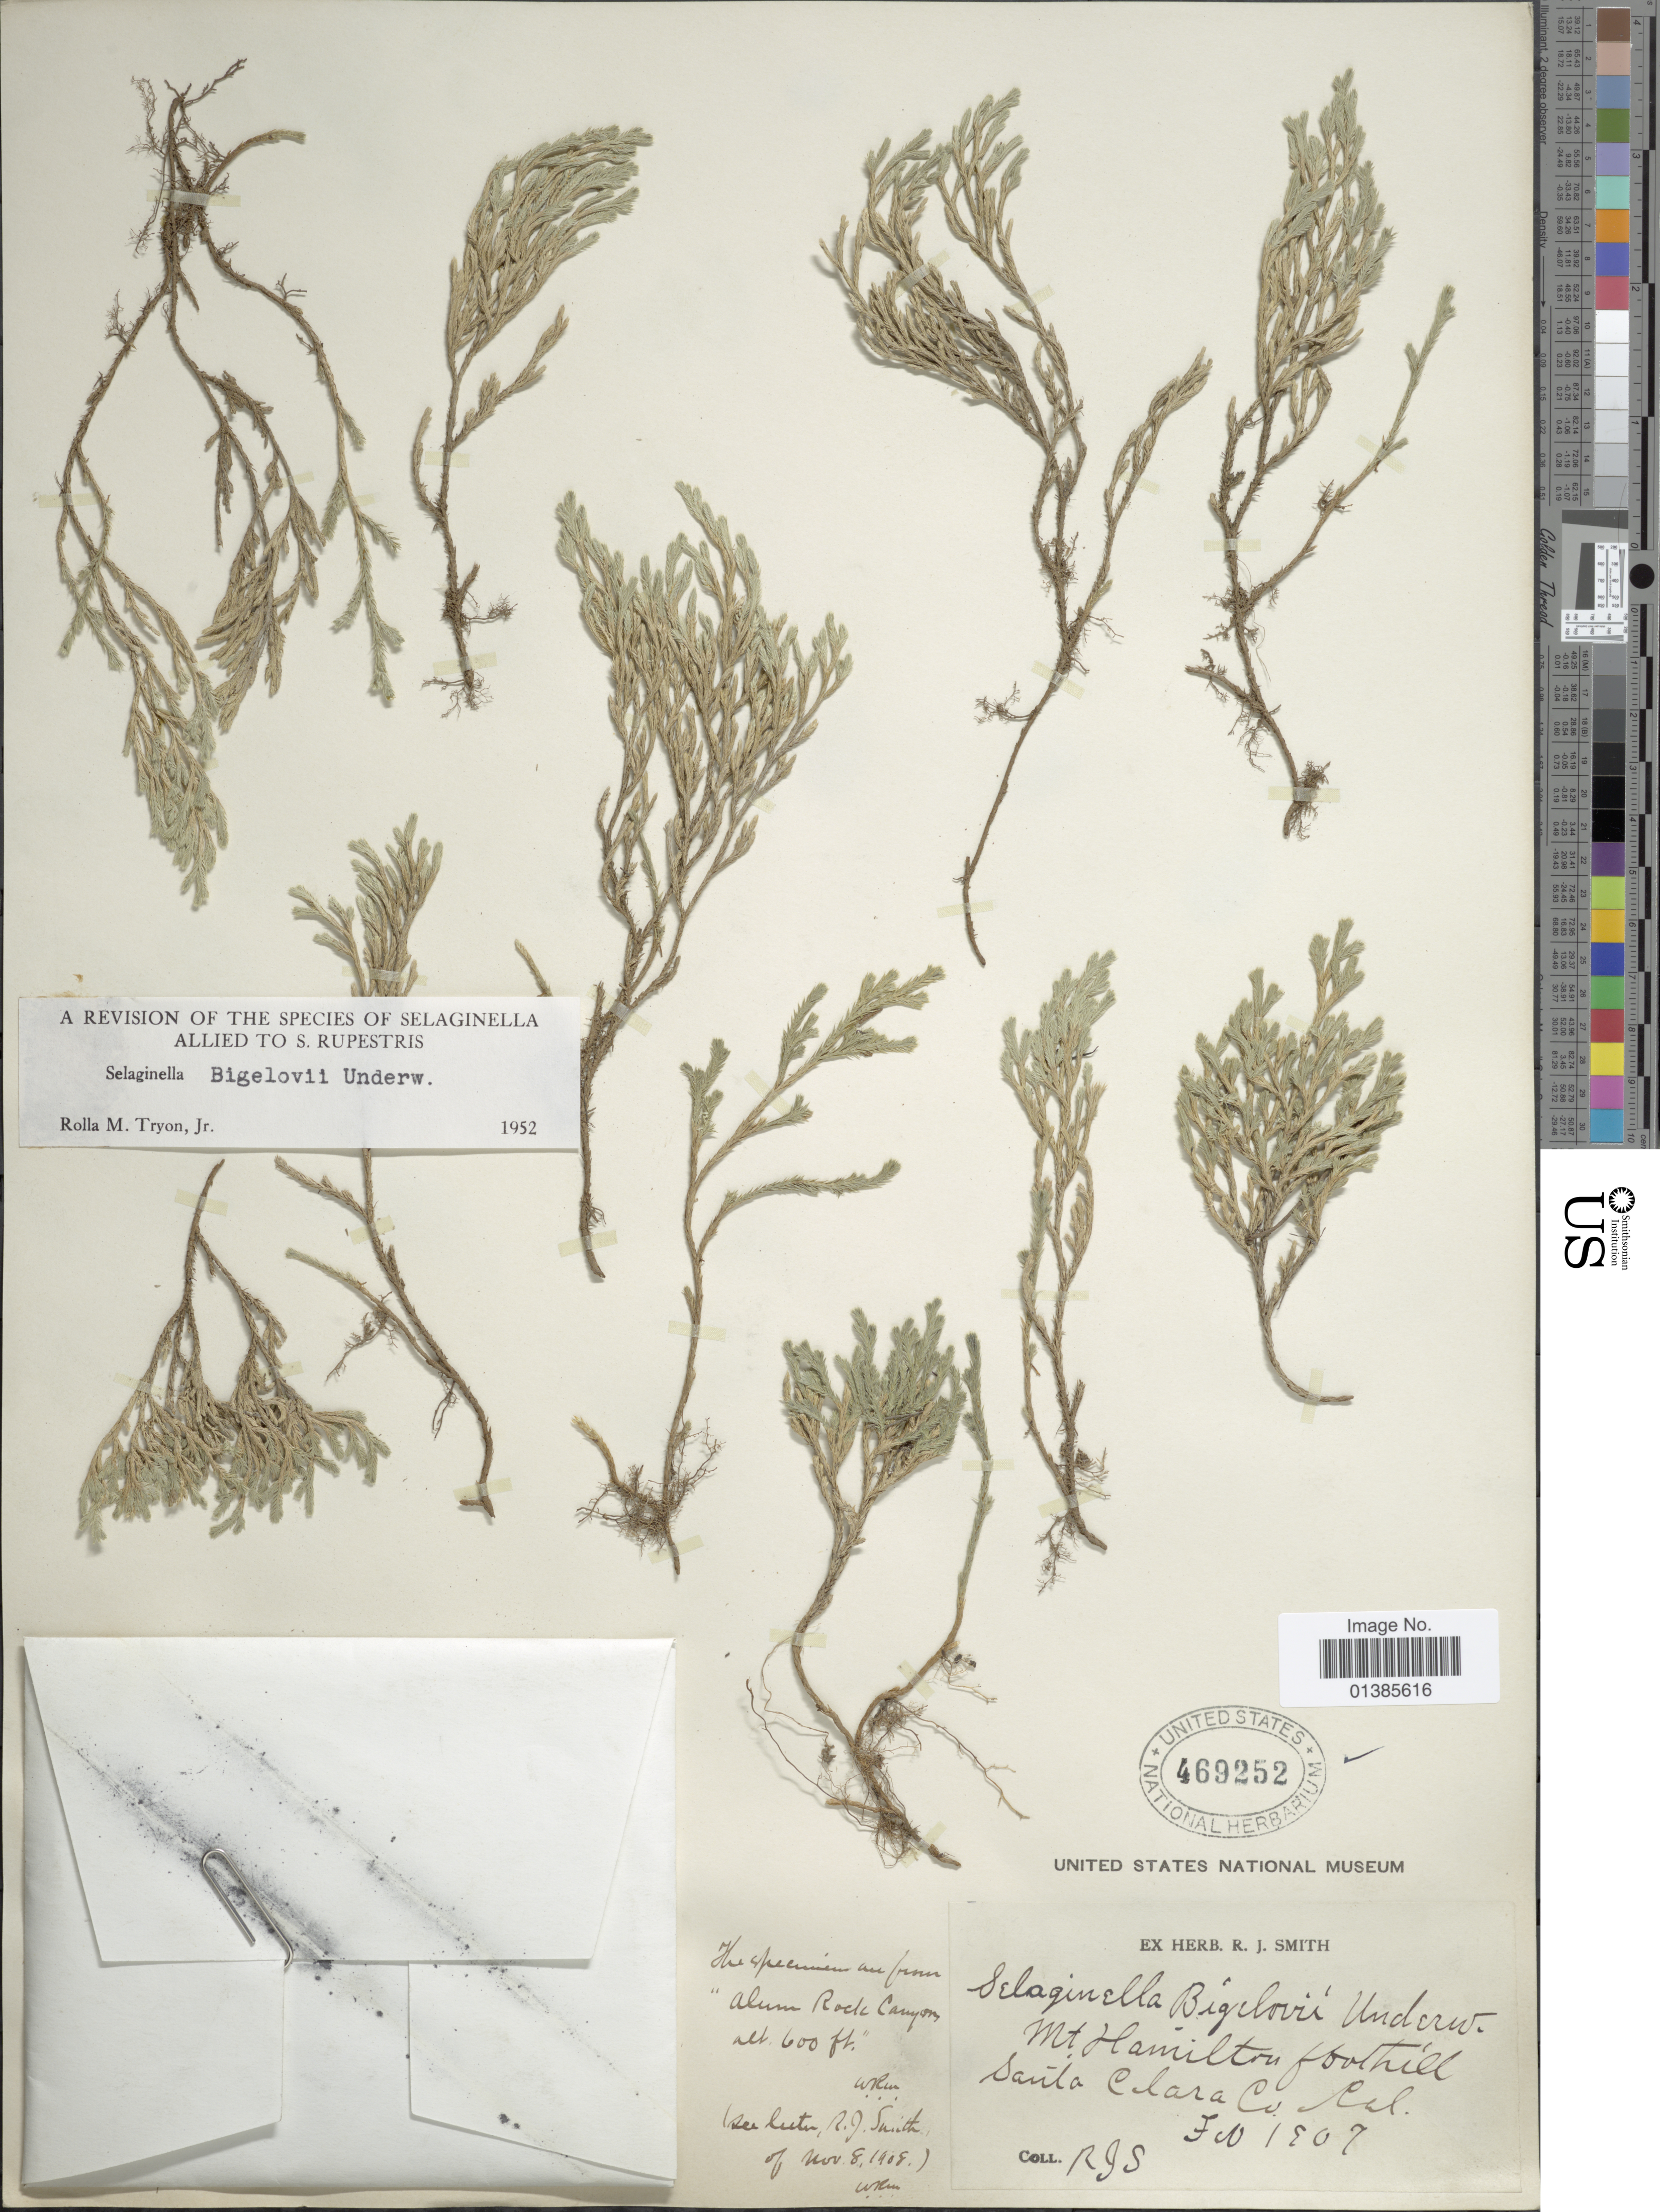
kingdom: Plantae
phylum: Tracheophyta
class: Lycopodiopsida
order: Selaginellales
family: Selaginellaceae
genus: Selaginella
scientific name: Selaginella bigelovii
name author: Underw.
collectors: R. J. Smith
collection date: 1907-02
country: United States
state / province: California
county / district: Santa Clara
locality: Mt. Hamilton foothill, Santa Clara Co.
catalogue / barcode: US 469252